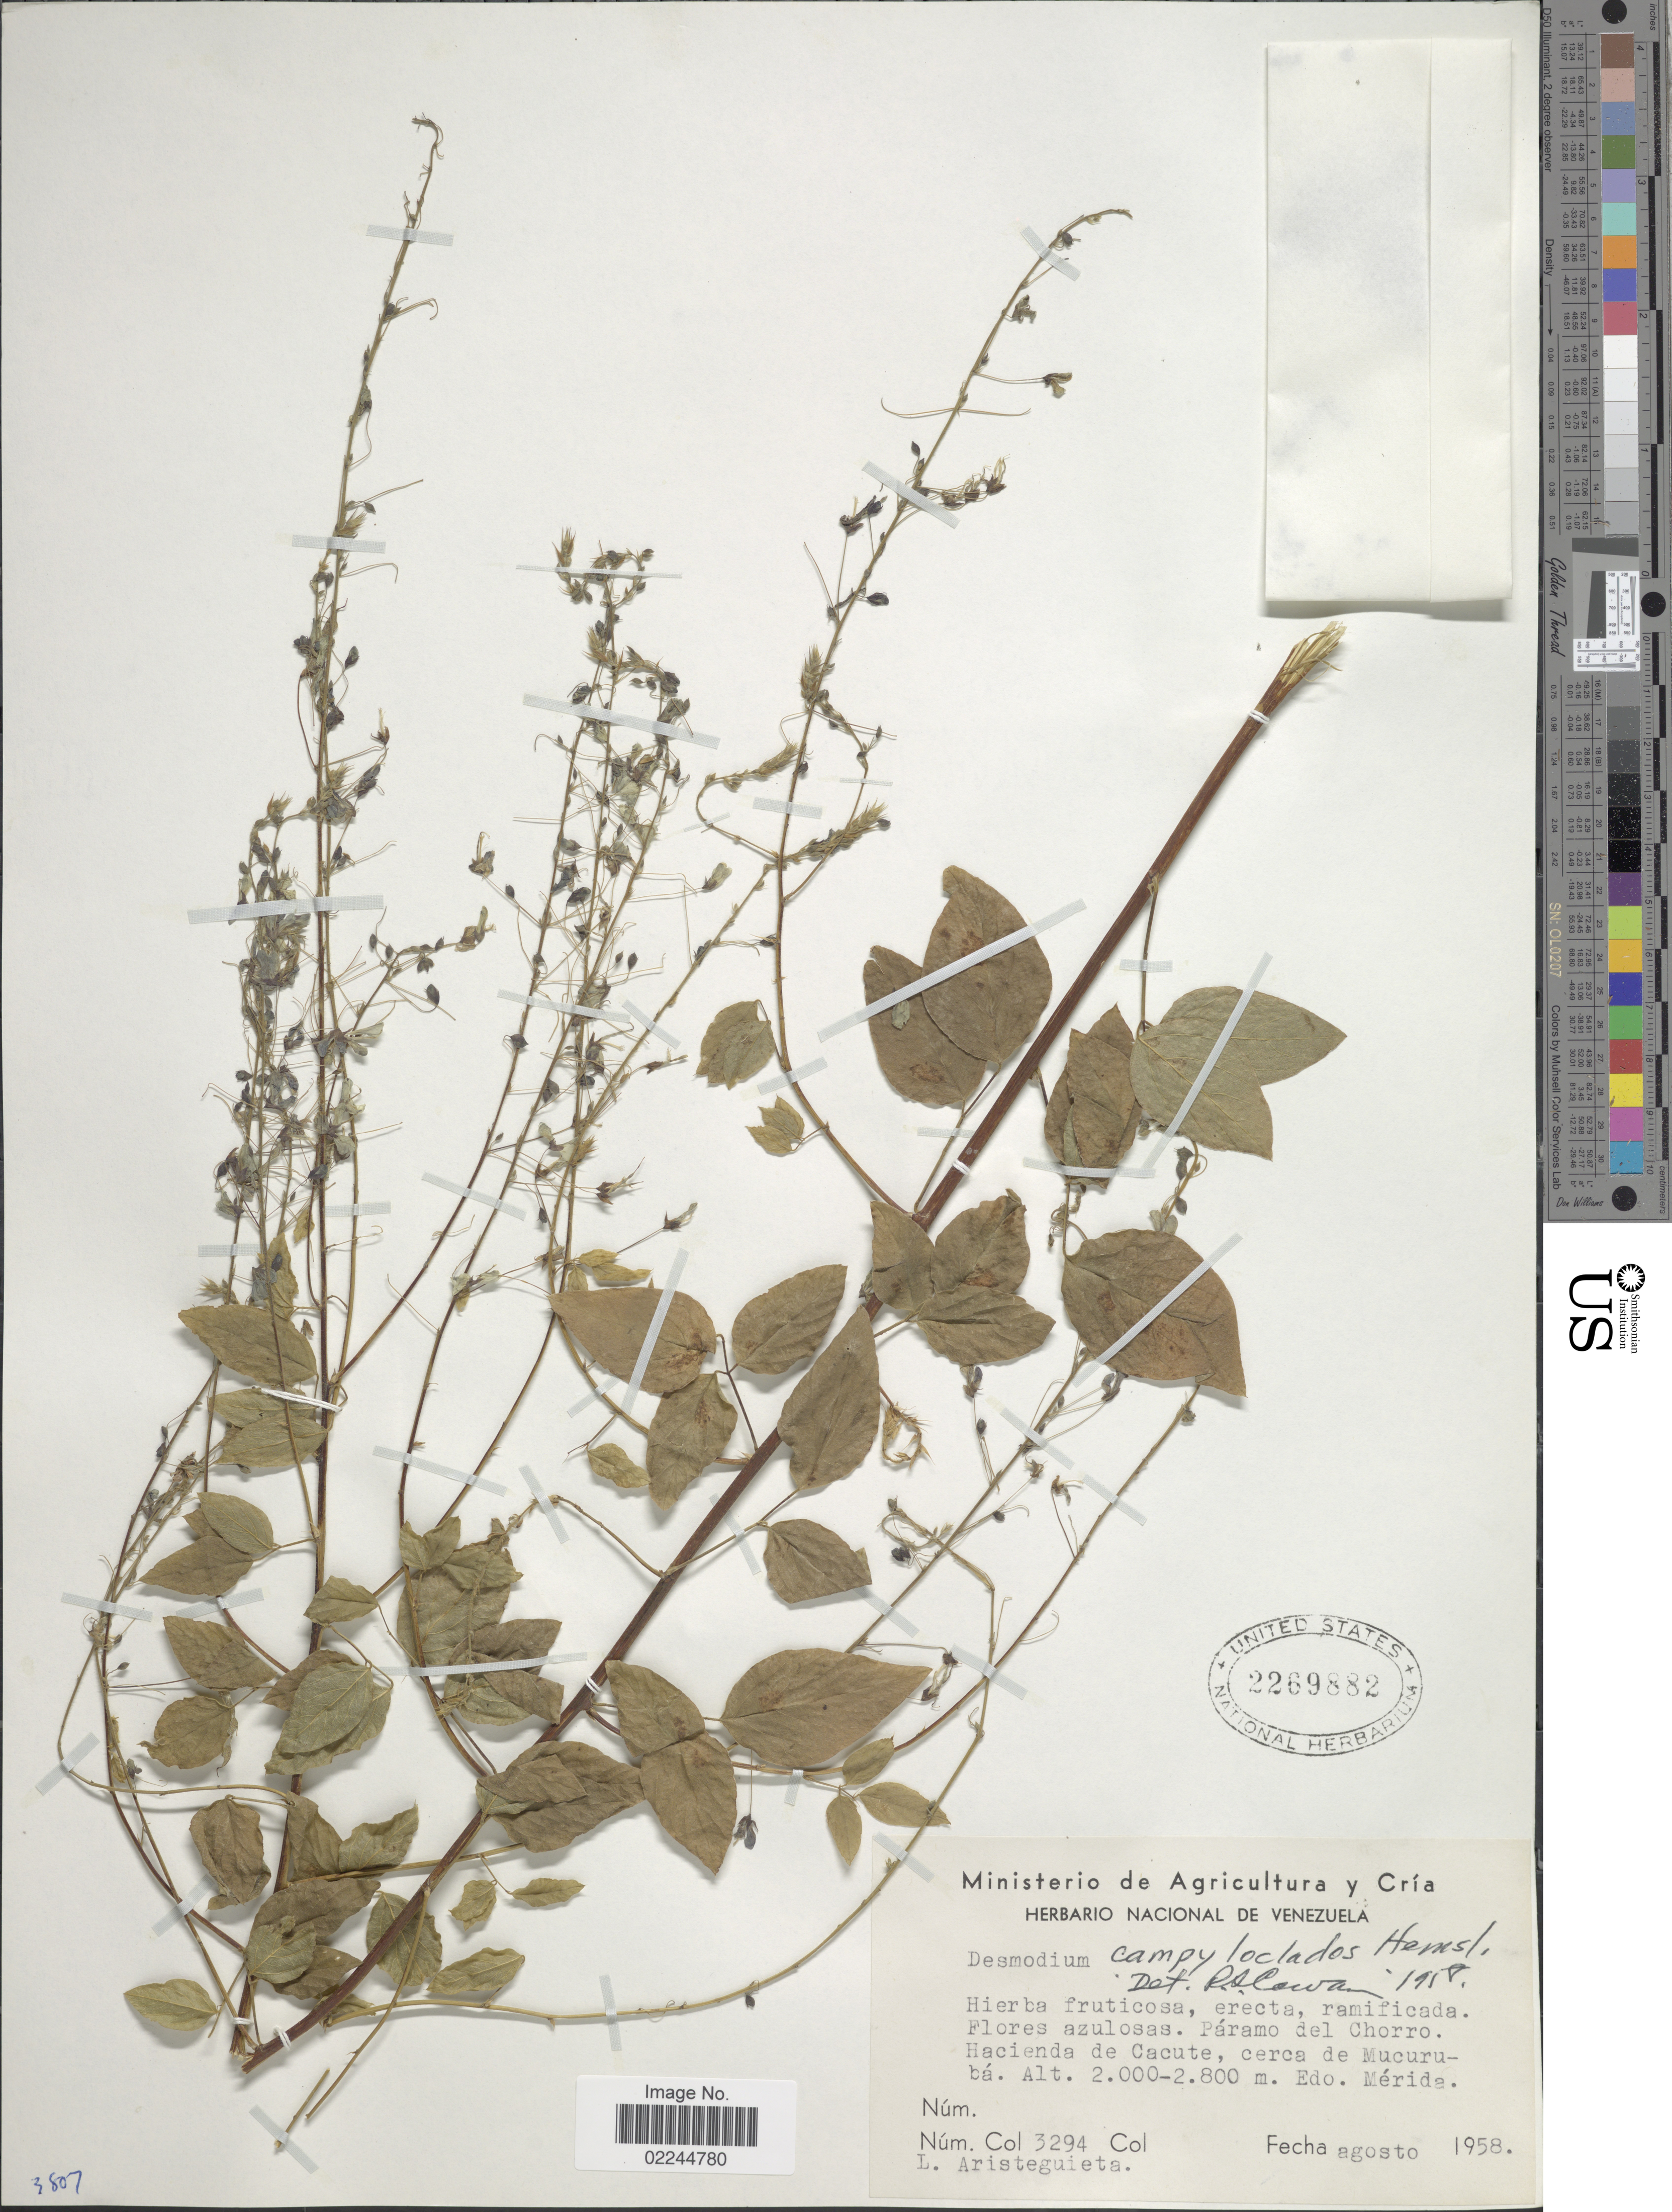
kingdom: Plantae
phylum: Tracheophyta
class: Magnoliopsida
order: Fabales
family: Fabaceae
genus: Desmodium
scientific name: Desmodium campyloclados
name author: Hemsl.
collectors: L. Aristeguieta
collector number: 3294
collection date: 1958-08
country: Venezuela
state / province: Mérida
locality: Paramo del Chorro, Hacienda de Cacute, cerca de Mucuruba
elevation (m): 2000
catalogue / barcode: US 2269882